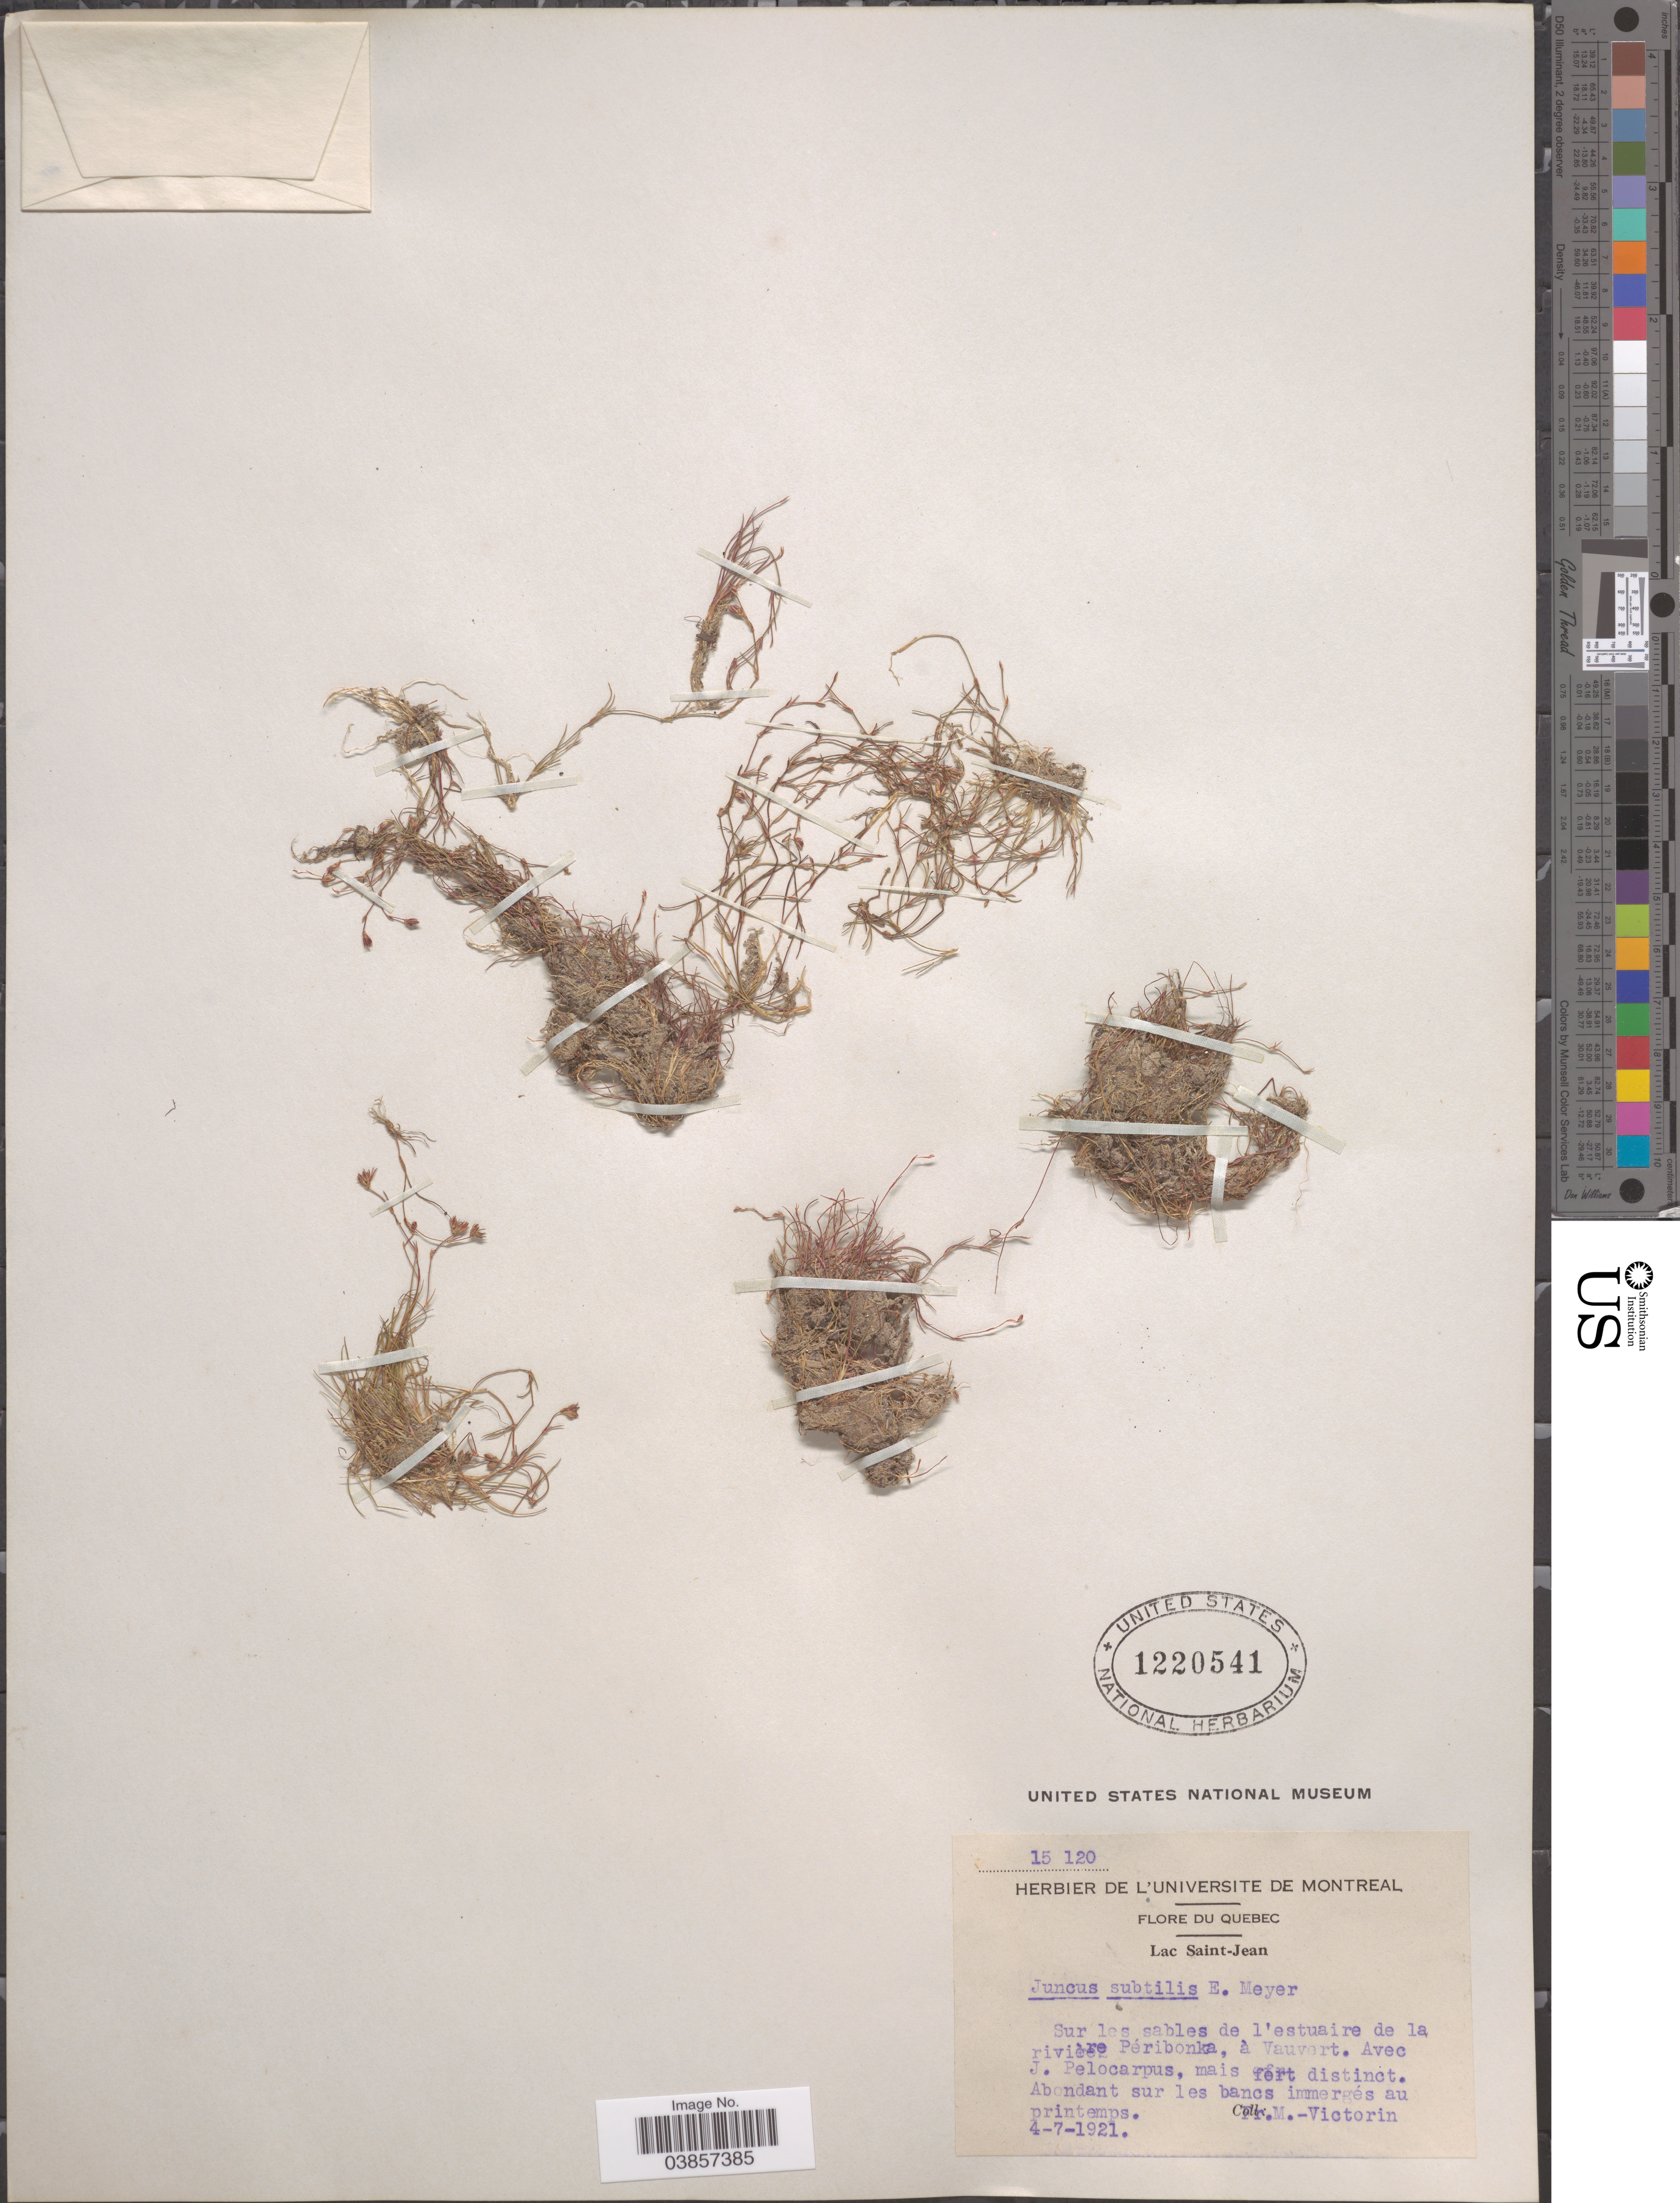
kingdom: Plantae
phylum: Tracheophyta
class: Liliopsida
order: Poales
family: Juncaceae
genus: Juncus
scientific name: Juncus subtilis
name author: E. Mey.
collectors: F. Victorin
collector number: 15 120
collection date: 1921-07-04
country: Canada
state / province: Quebec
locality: Lac Saint-Jean. Sur les sables de l'estuaire de la rivière Péribonka, à Vauvert.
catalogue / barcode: US 1220541